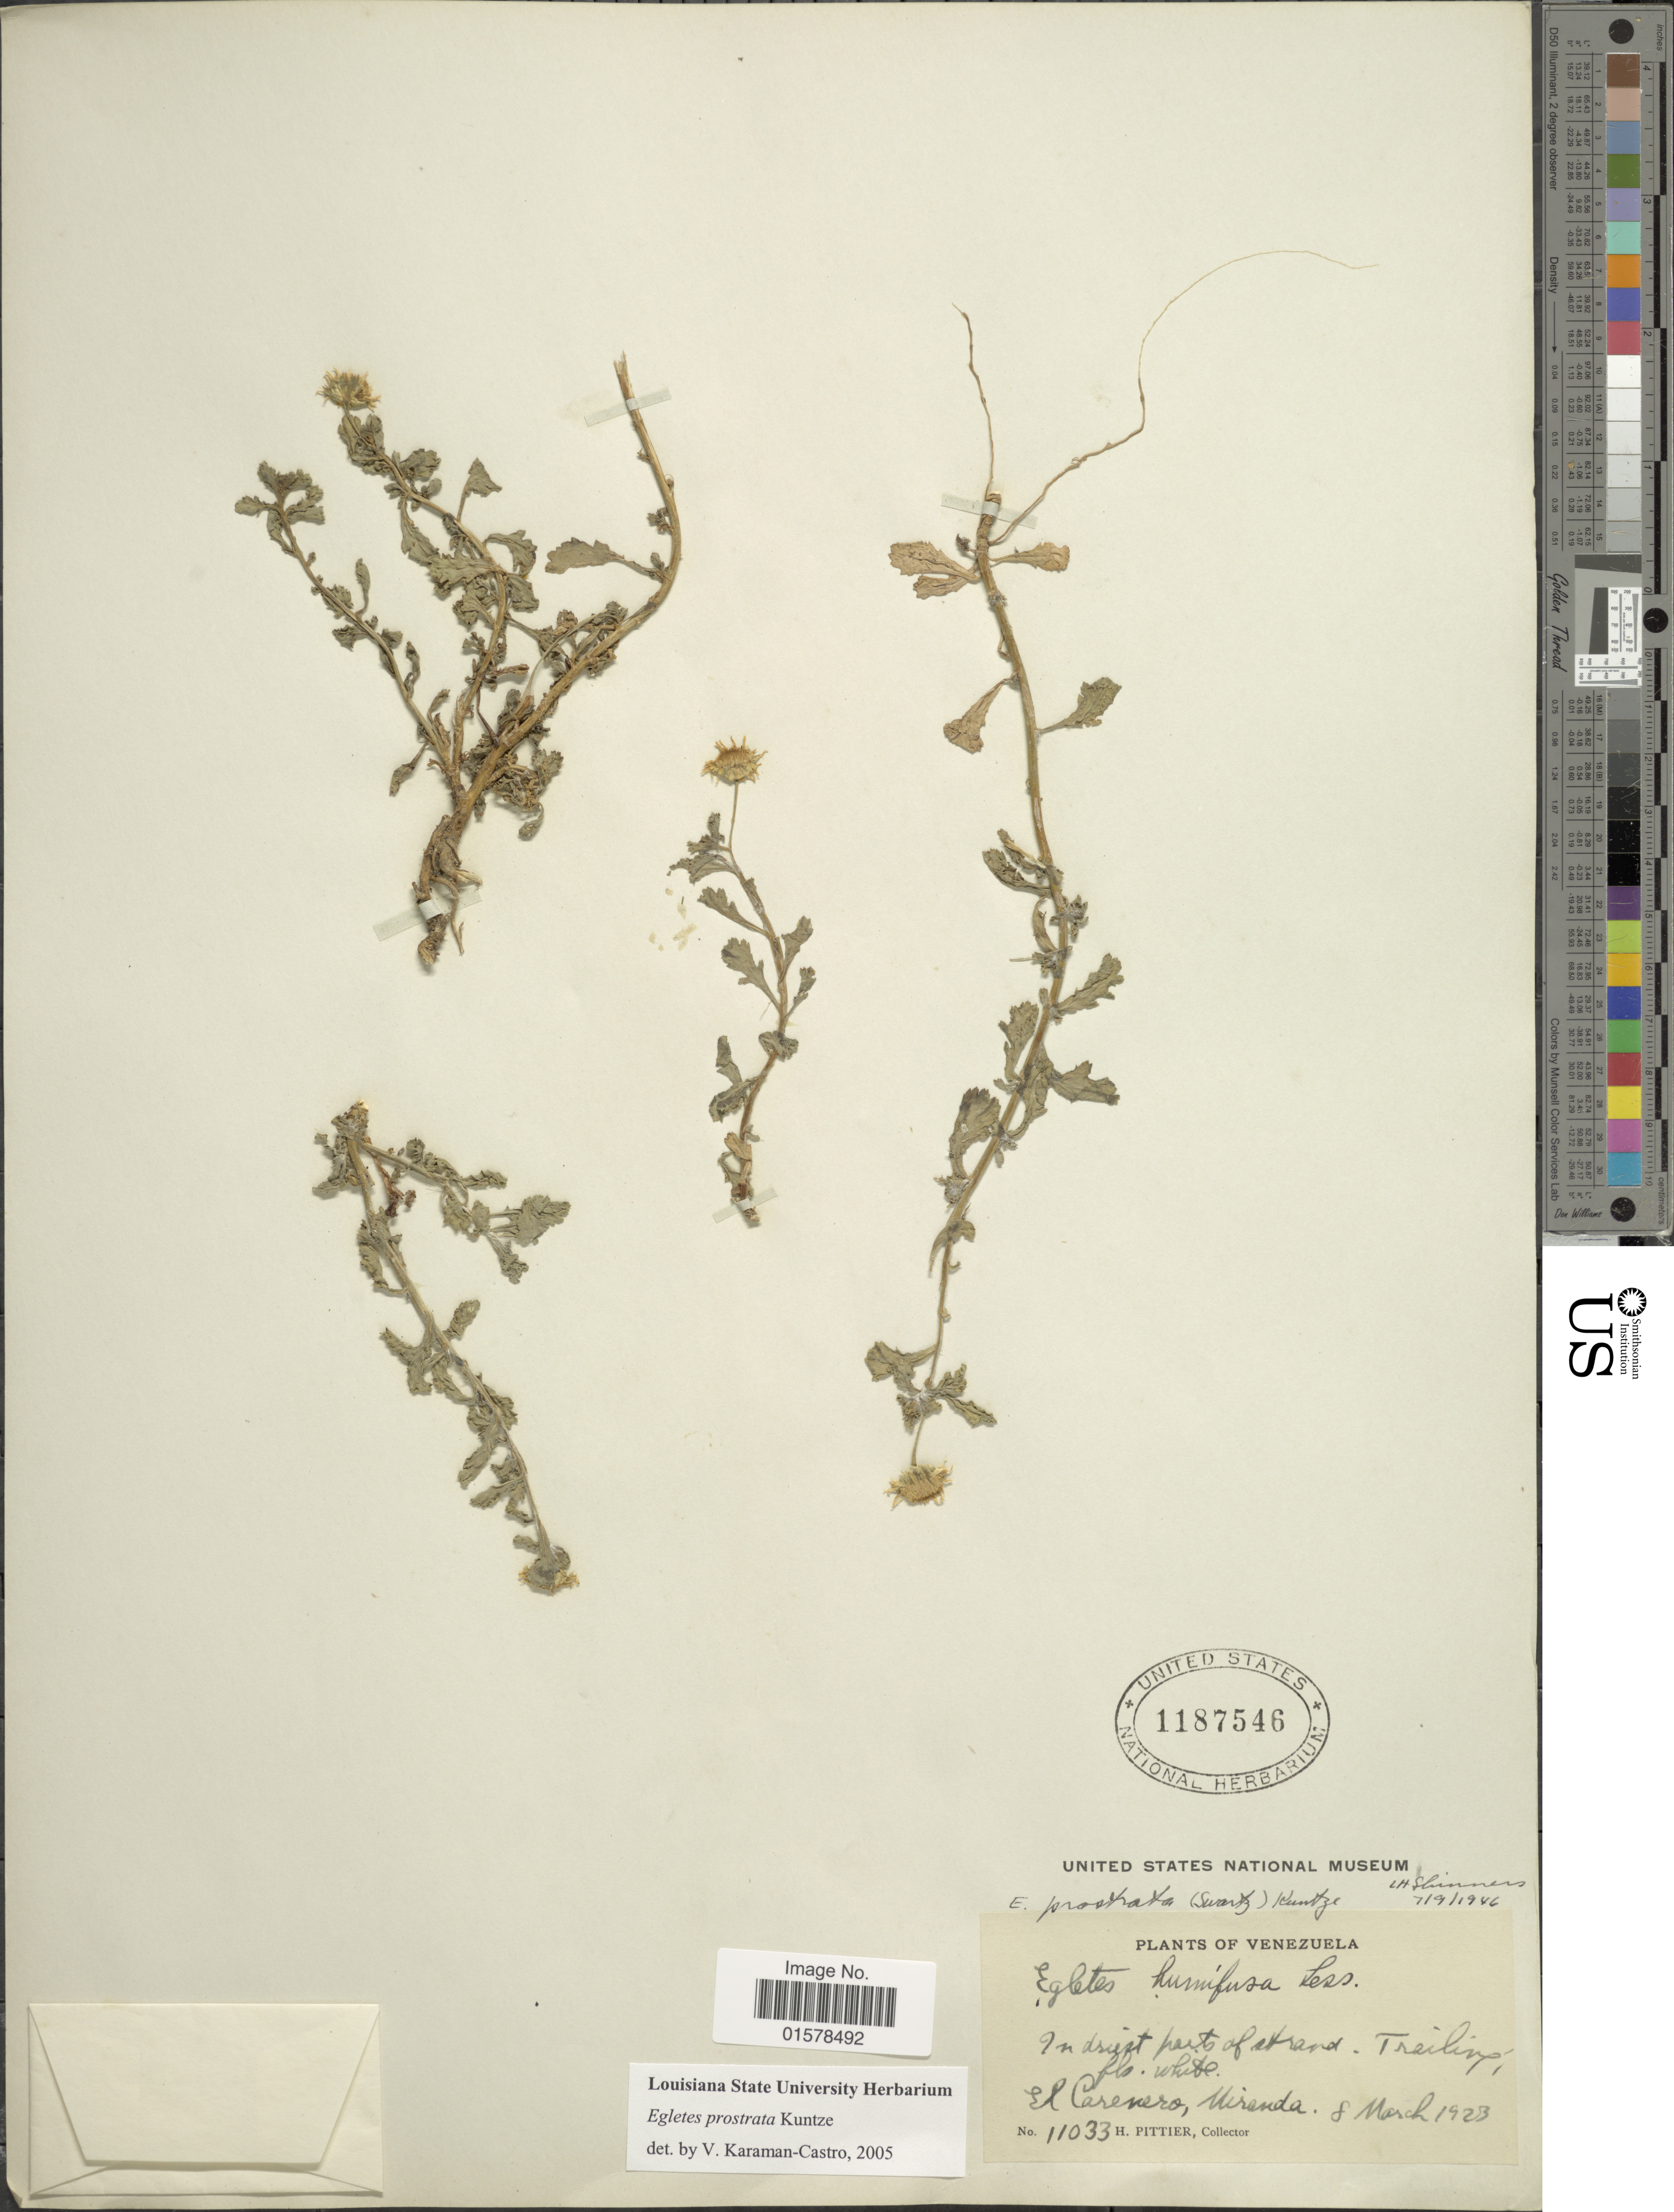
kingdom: Plantae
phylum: Tracheophyta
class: Magnoliopsida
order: Asterales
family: Asteraceae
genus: Egletes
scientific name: Egletes prostrata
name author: (Sw.) Kuntze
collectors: H. F. Pittier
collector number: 11033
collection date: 1923-03-08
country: Venezuela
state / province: Miranda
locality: El Carenero.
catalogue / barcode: US 1187546